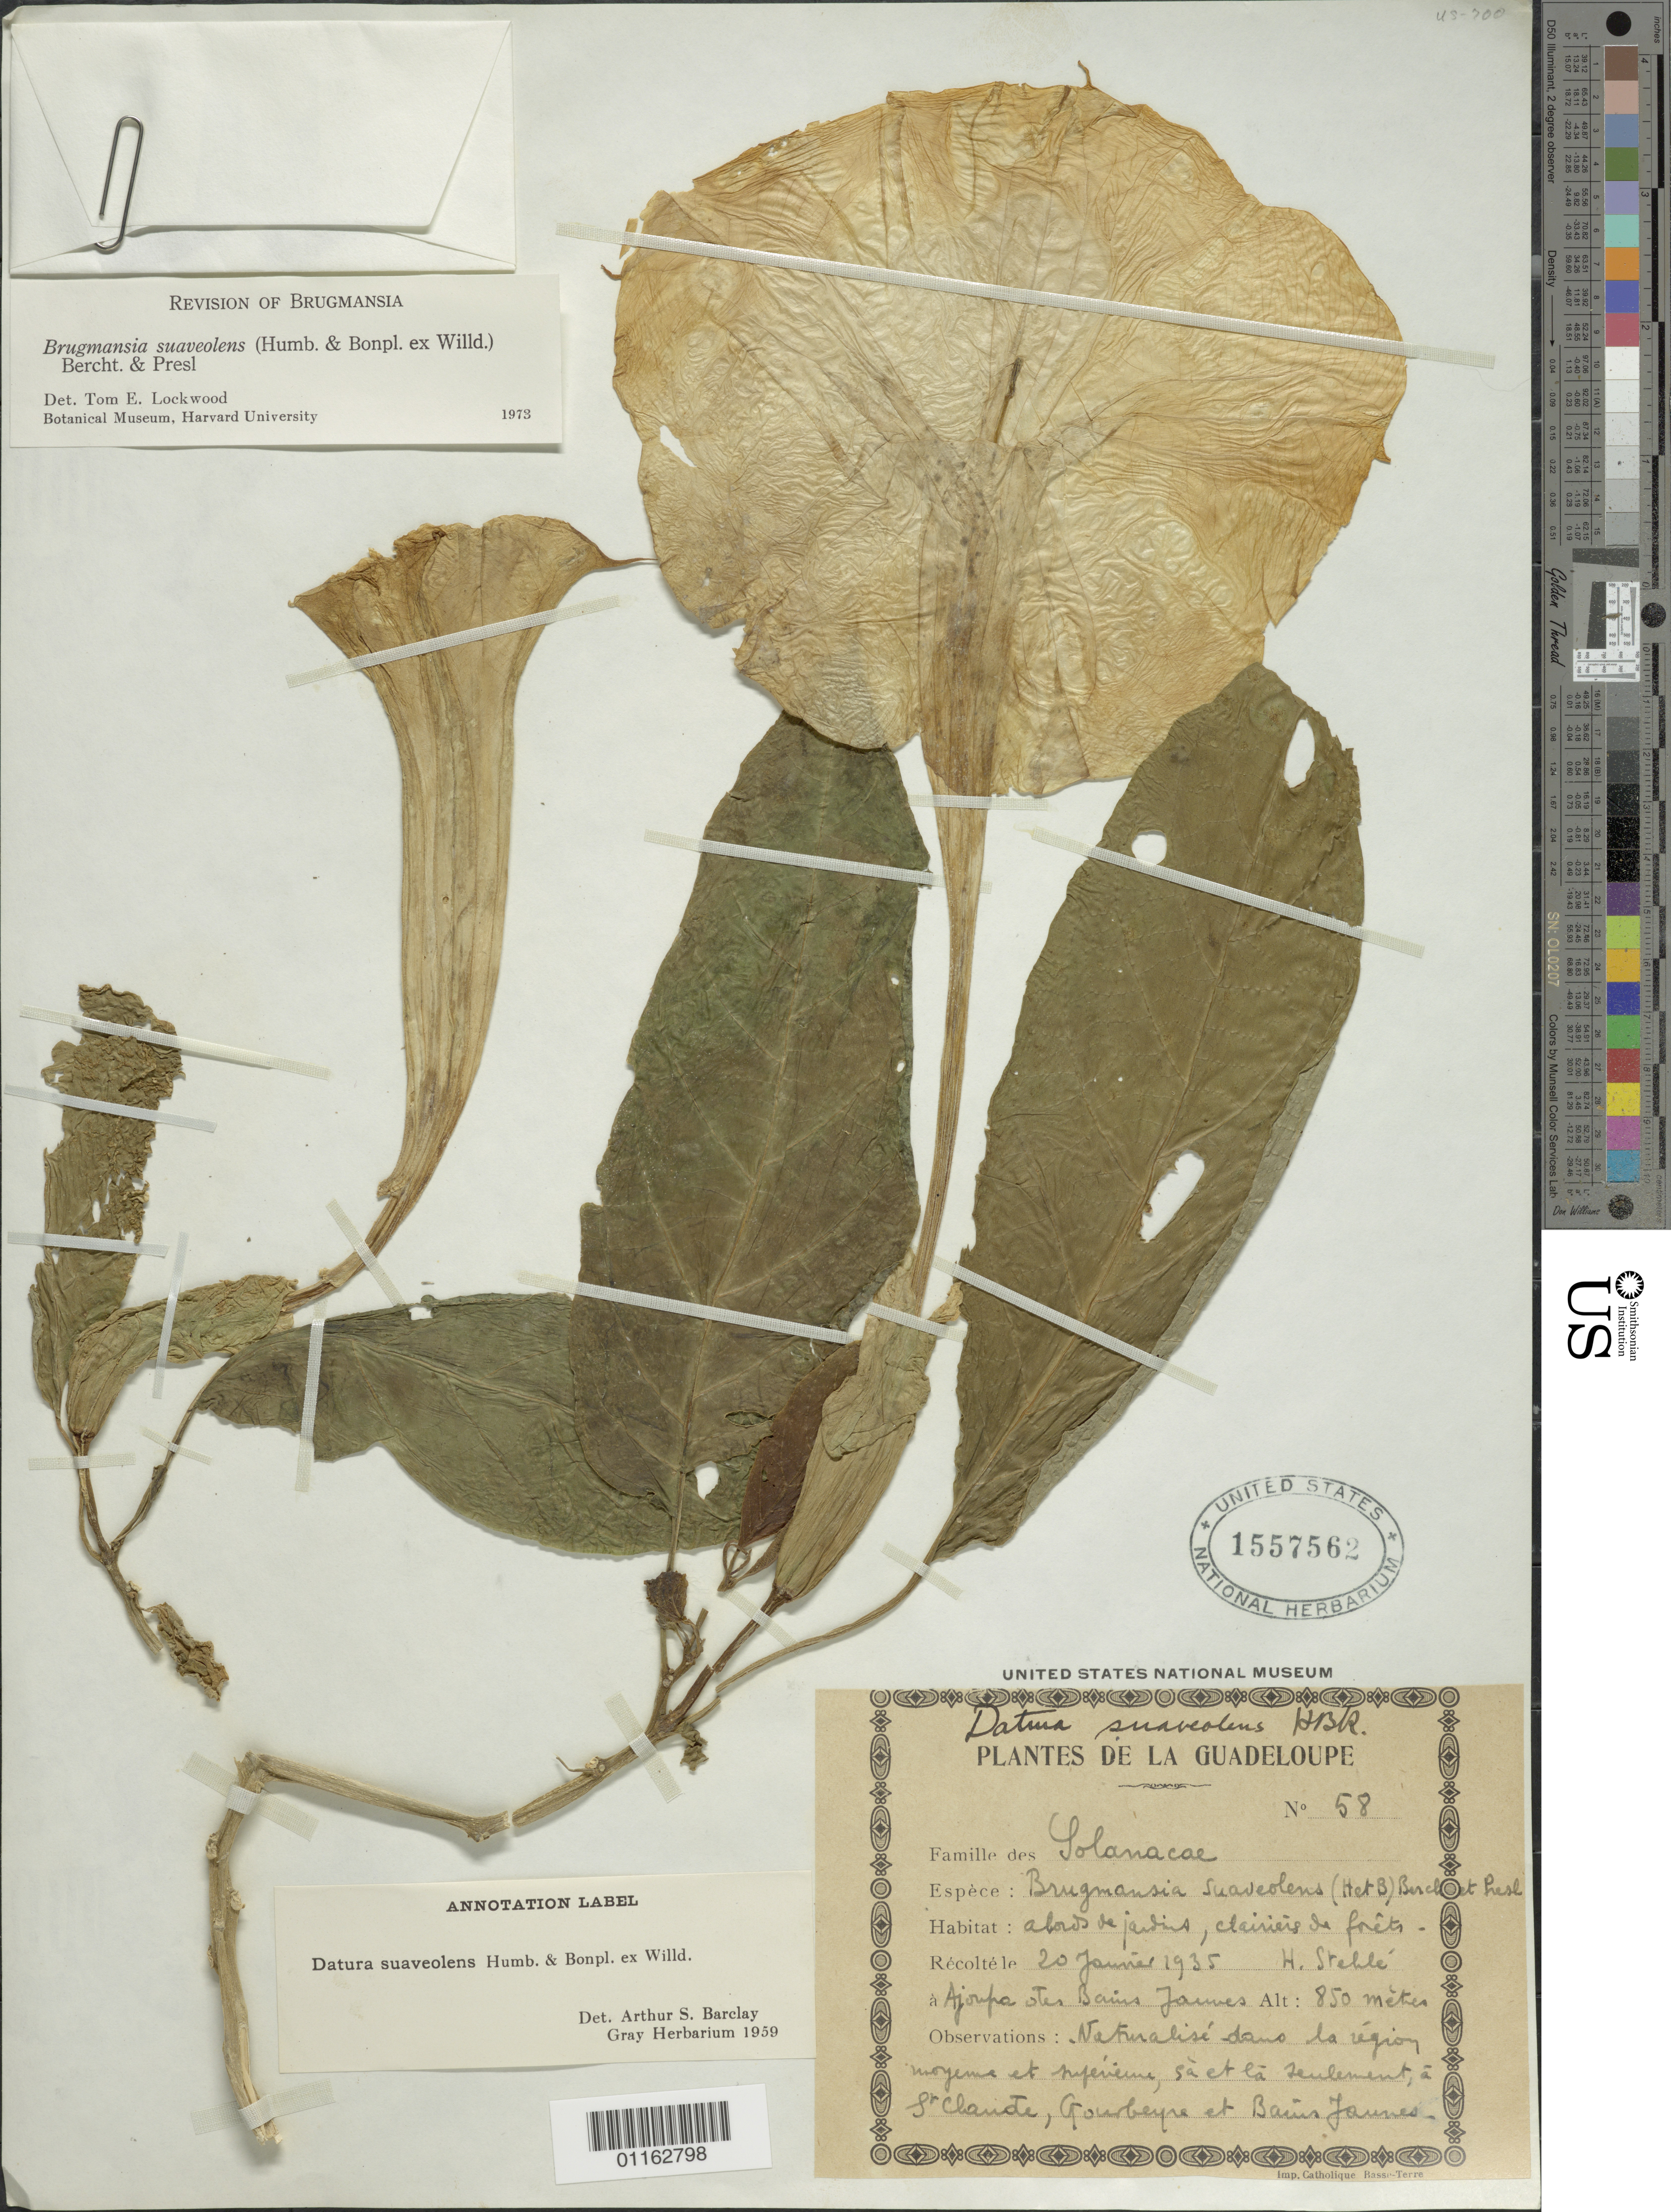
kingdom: Plantae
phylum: Tracheophyta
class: Magnoliopsida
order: Solanales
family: Solanaceae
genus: Brugmansia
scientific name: Brugmansia suaveolens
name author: (Humb. & Bonpl. ex Willd.) Brecht. & J. Presl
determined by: Lockwood, T. E.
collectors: H. Stehlé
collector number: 58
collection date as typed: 20 Jan 1935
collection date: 1935-01-20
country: Guadeloupe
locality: aboris de jardins; clariers de forets; Ajoupe oter Bains Jaures naturalized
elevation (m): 850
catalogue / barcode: US 1557562